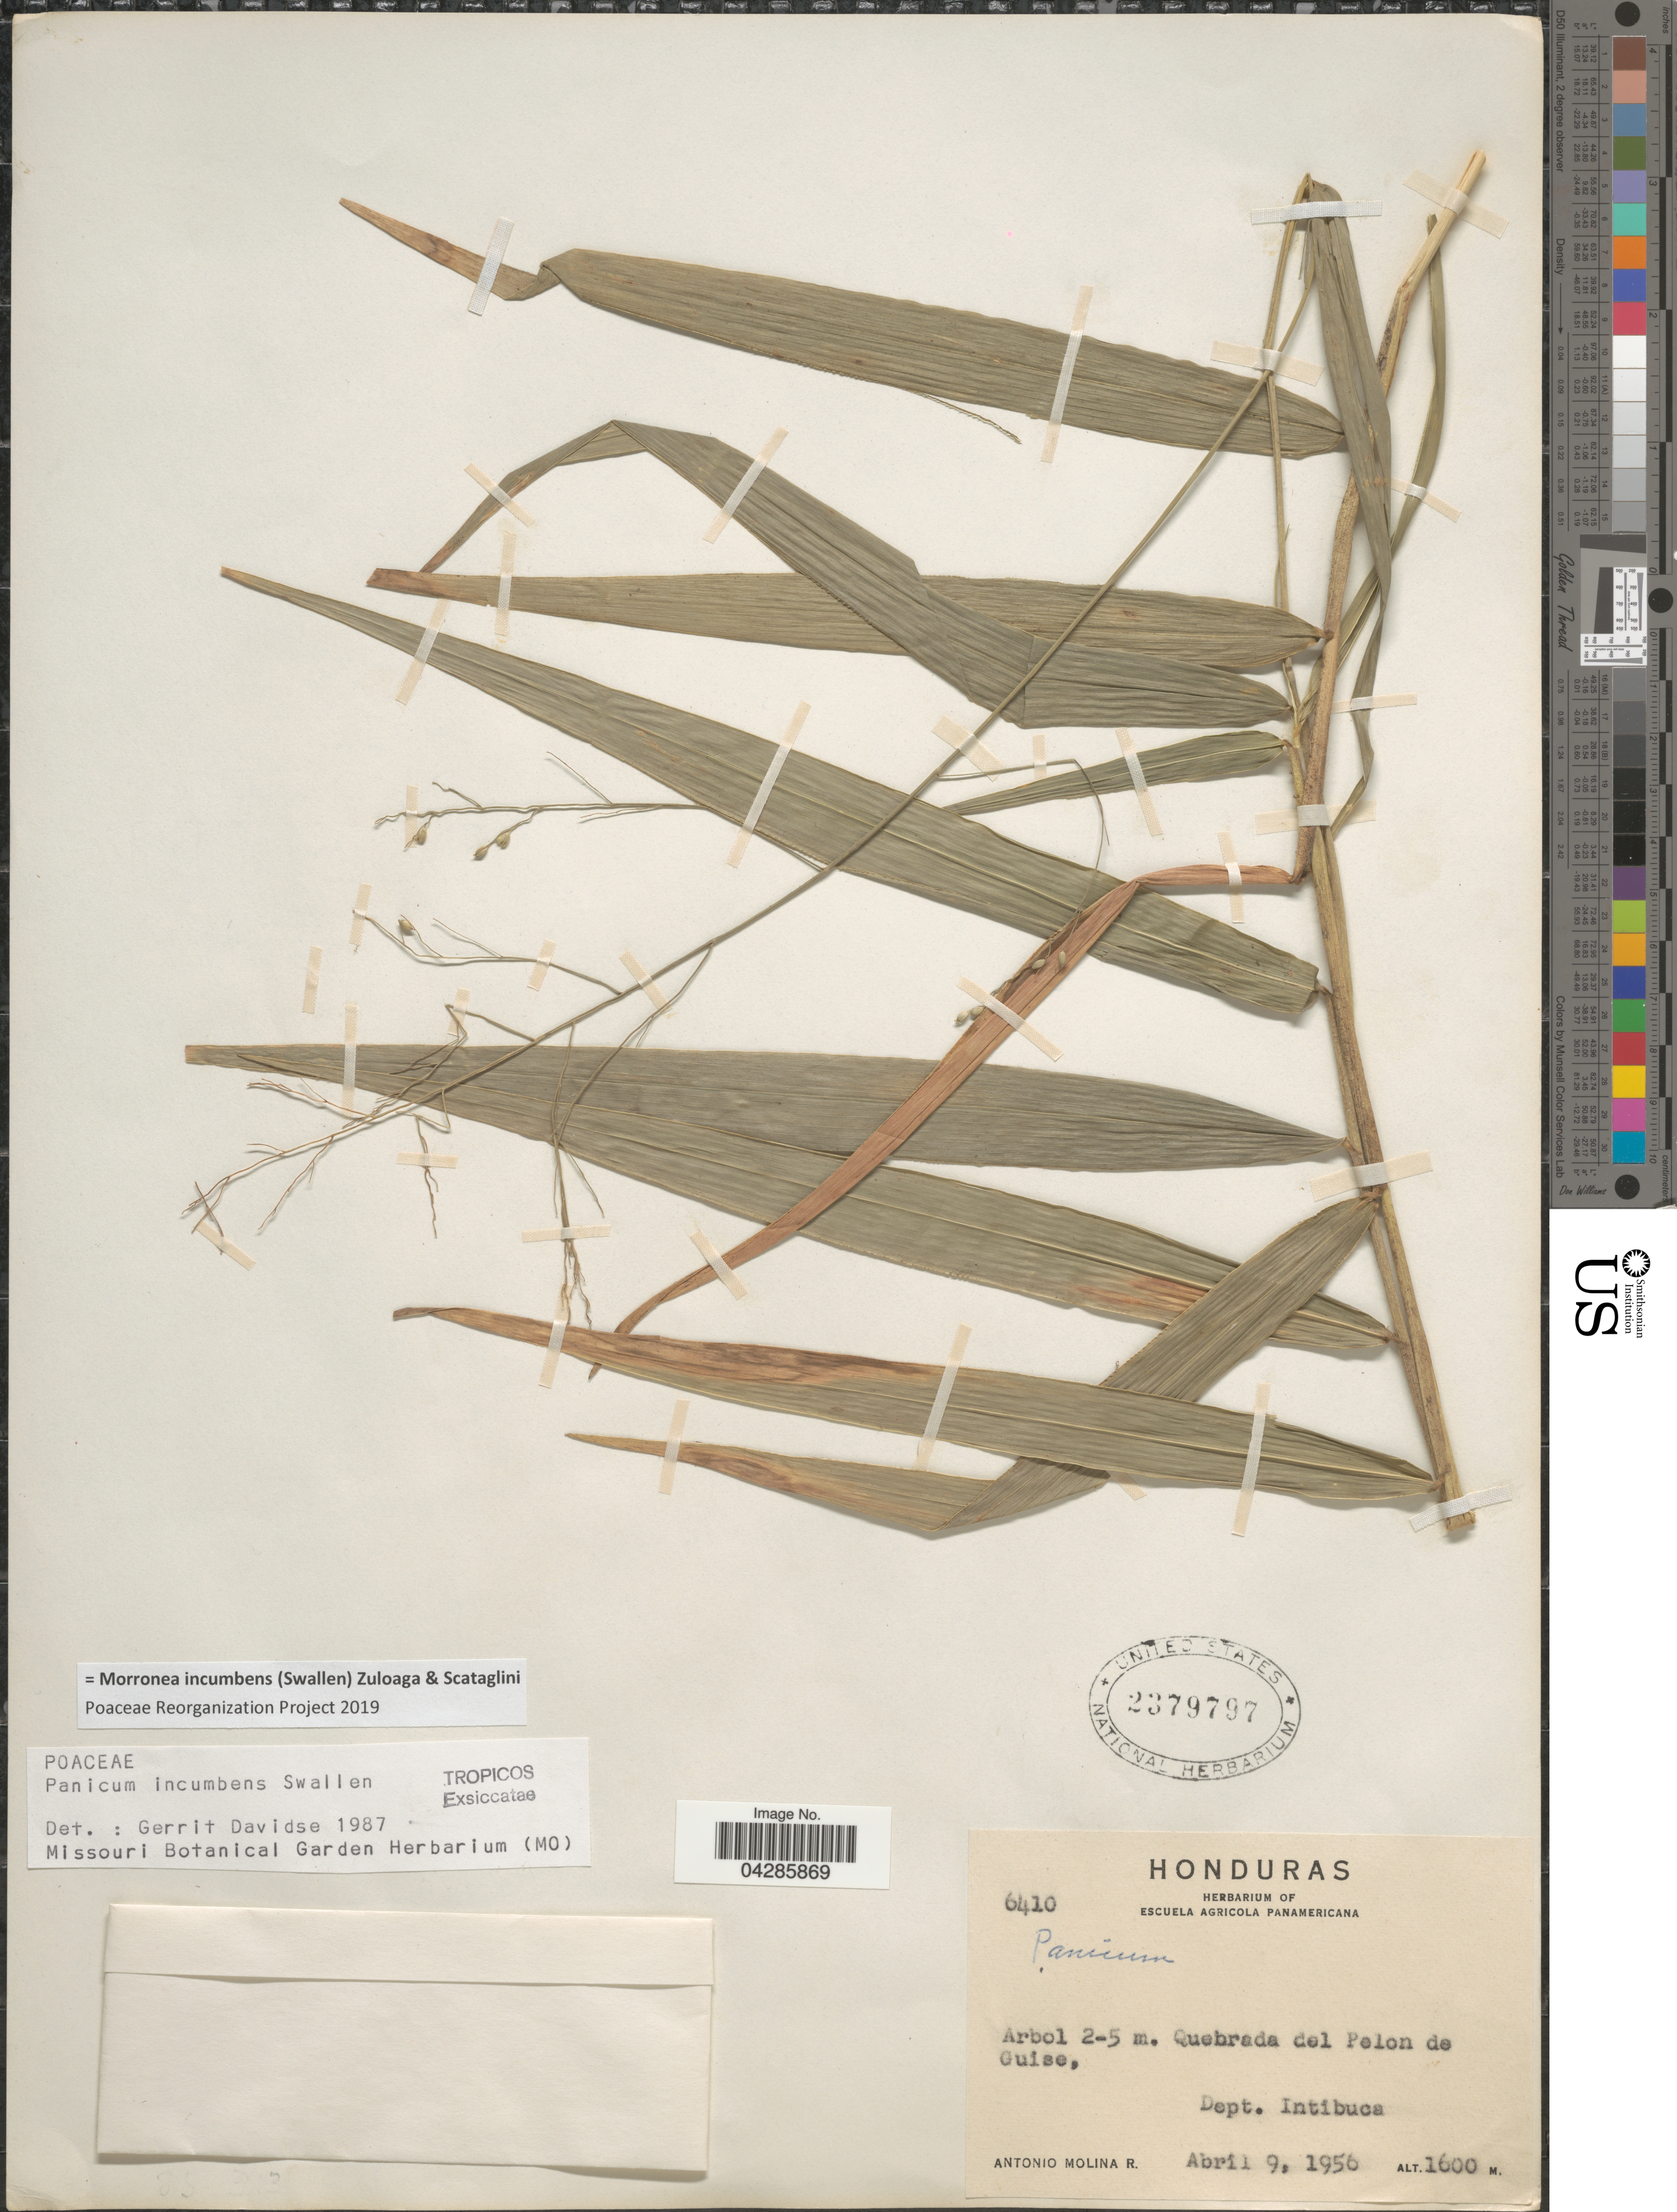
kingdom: Plantae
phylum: Tracheophyta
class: Liliopsida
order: Poales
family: Poaceae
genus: Morronea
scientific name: Morronea incumbens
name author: (Swallen) Zuloaga & Scataglini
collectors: A. Molina R.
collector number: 6410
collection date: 1956-04-09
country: Honduras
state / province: Intibuca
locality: Quebrasa del Pelon de Guise. Dept. Intibuca.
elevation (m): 1600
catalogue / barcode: US 2379797